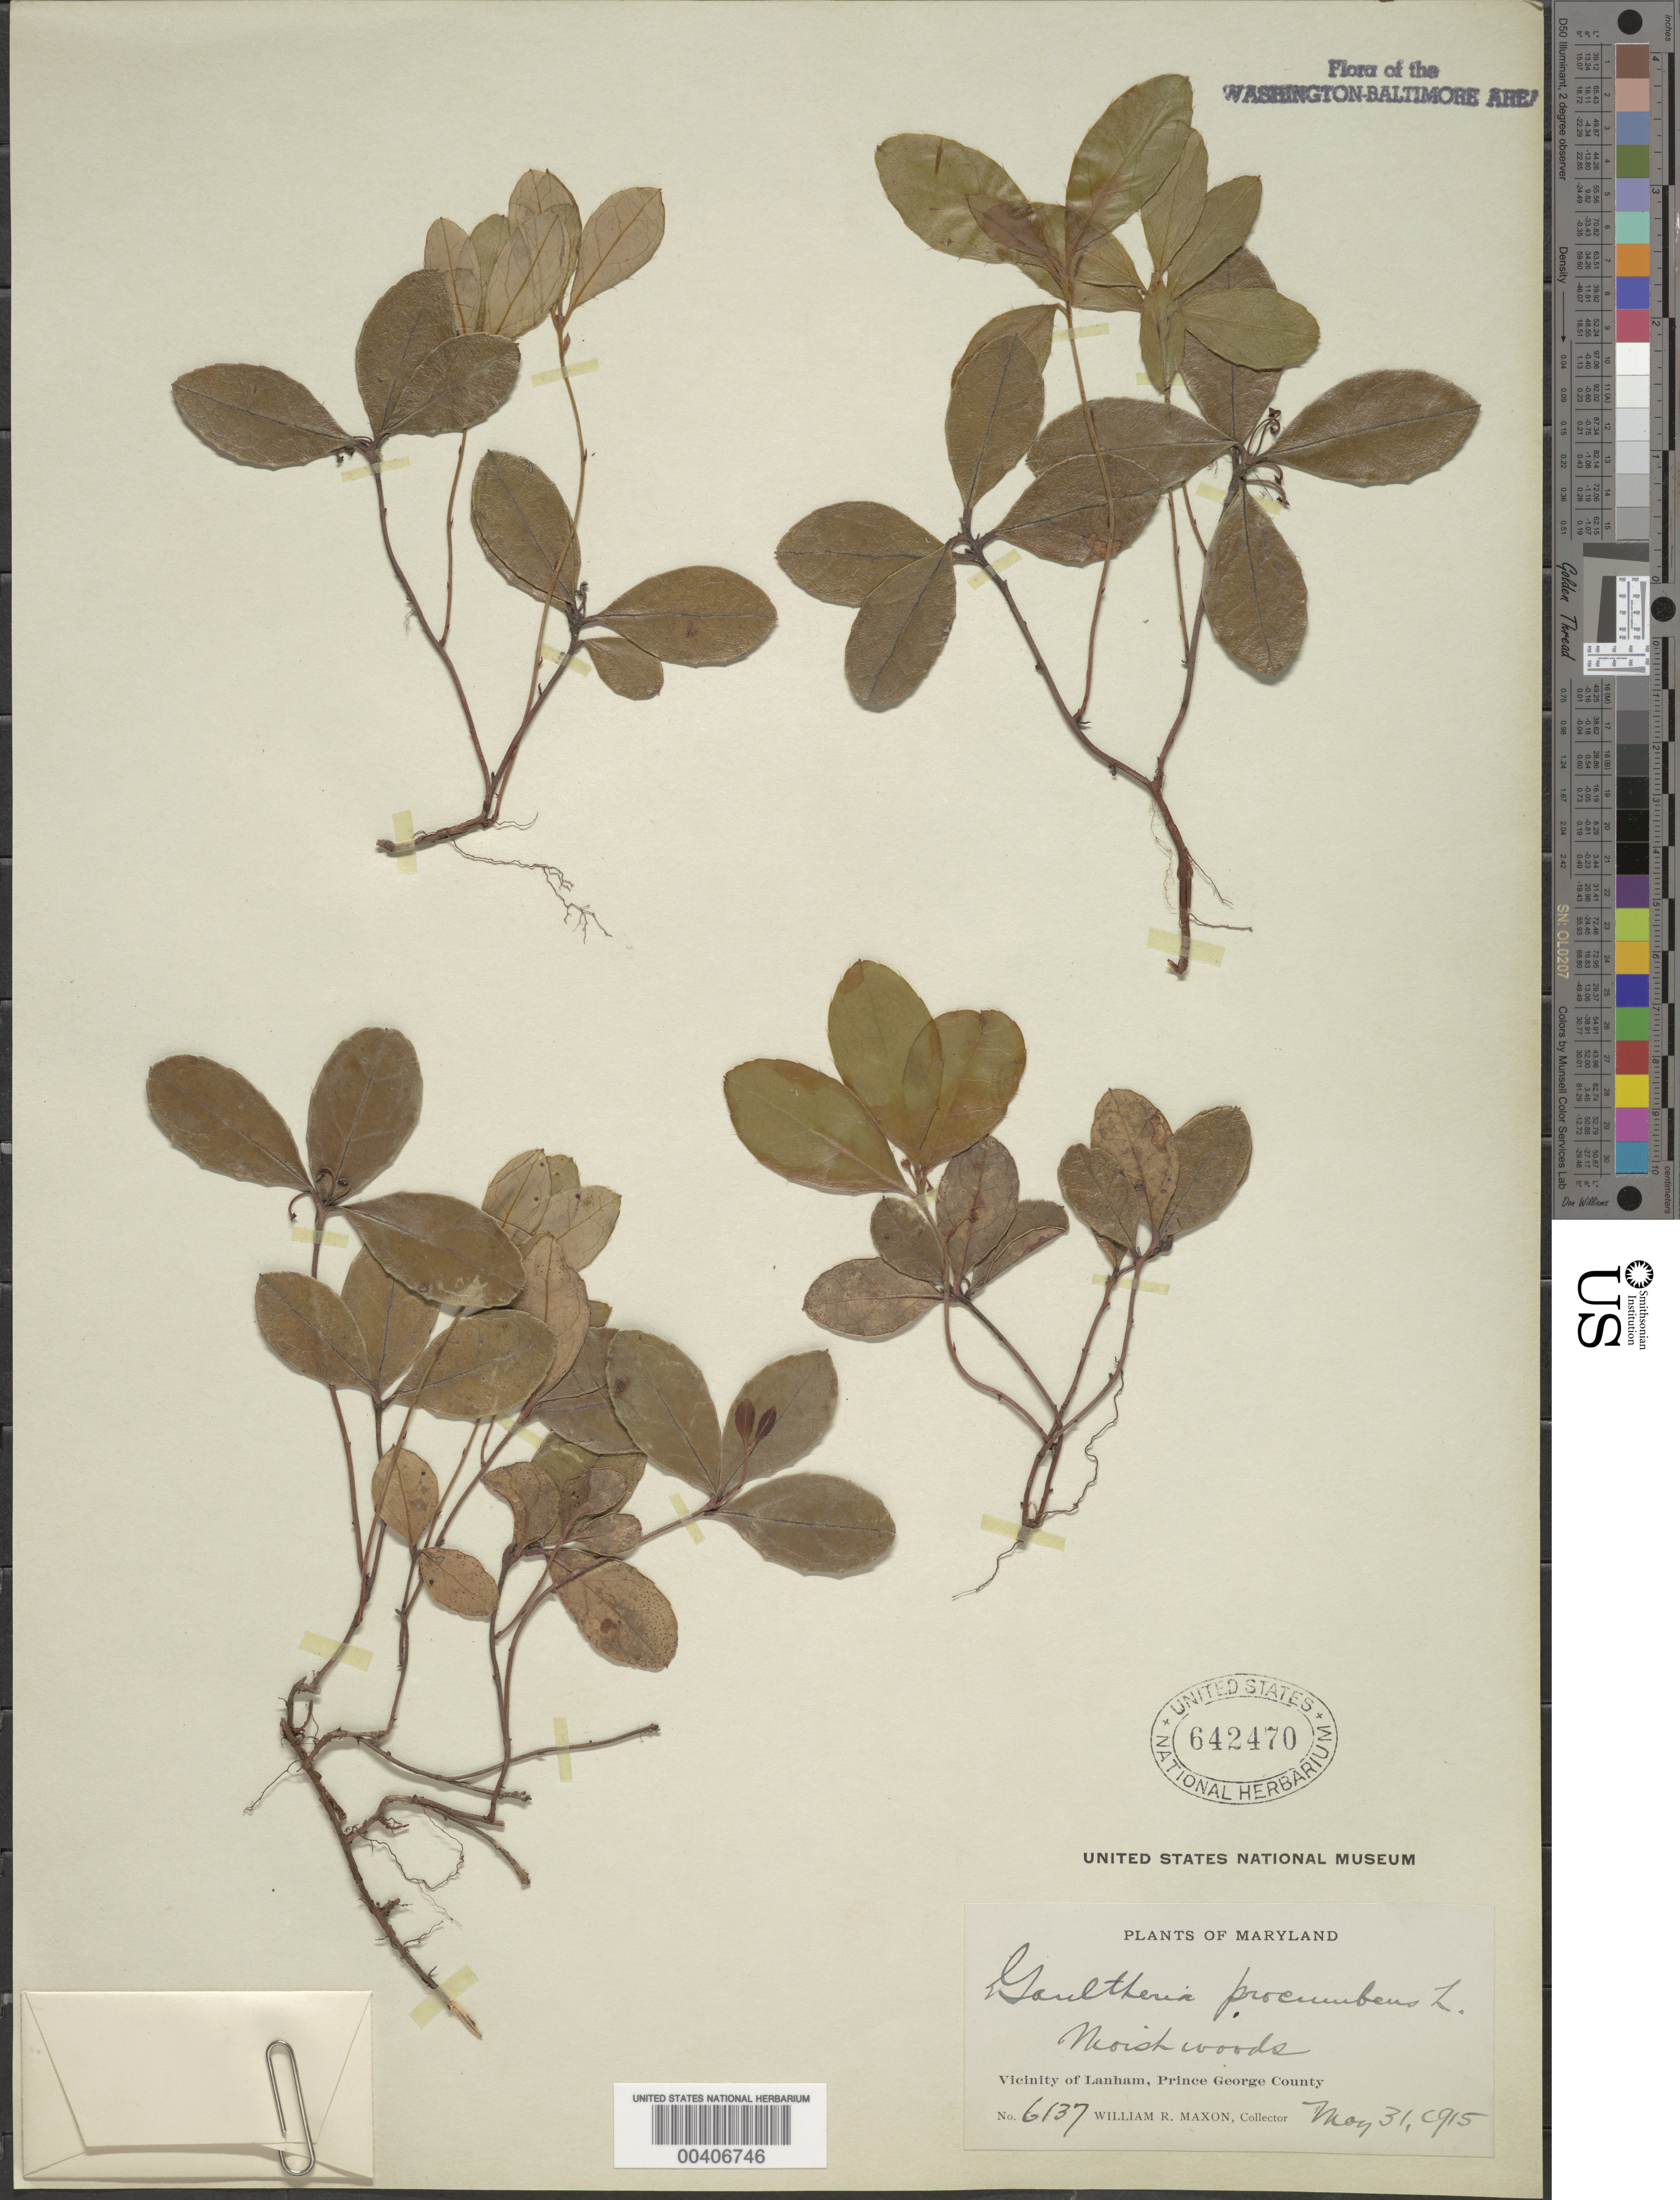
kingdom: Plantae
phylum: Tracheophyta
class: Magnoliopsida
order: Ericales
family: Ericaceae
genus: Gaultheria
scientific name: Gaultheria procumbens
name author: L.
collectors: W. R. Maxon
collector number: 6137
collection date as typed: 31 May 1915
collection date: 1915-05-31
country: United States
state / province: Maryland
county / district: Prince George's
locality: Lanham vicinity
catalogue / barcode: US 642470